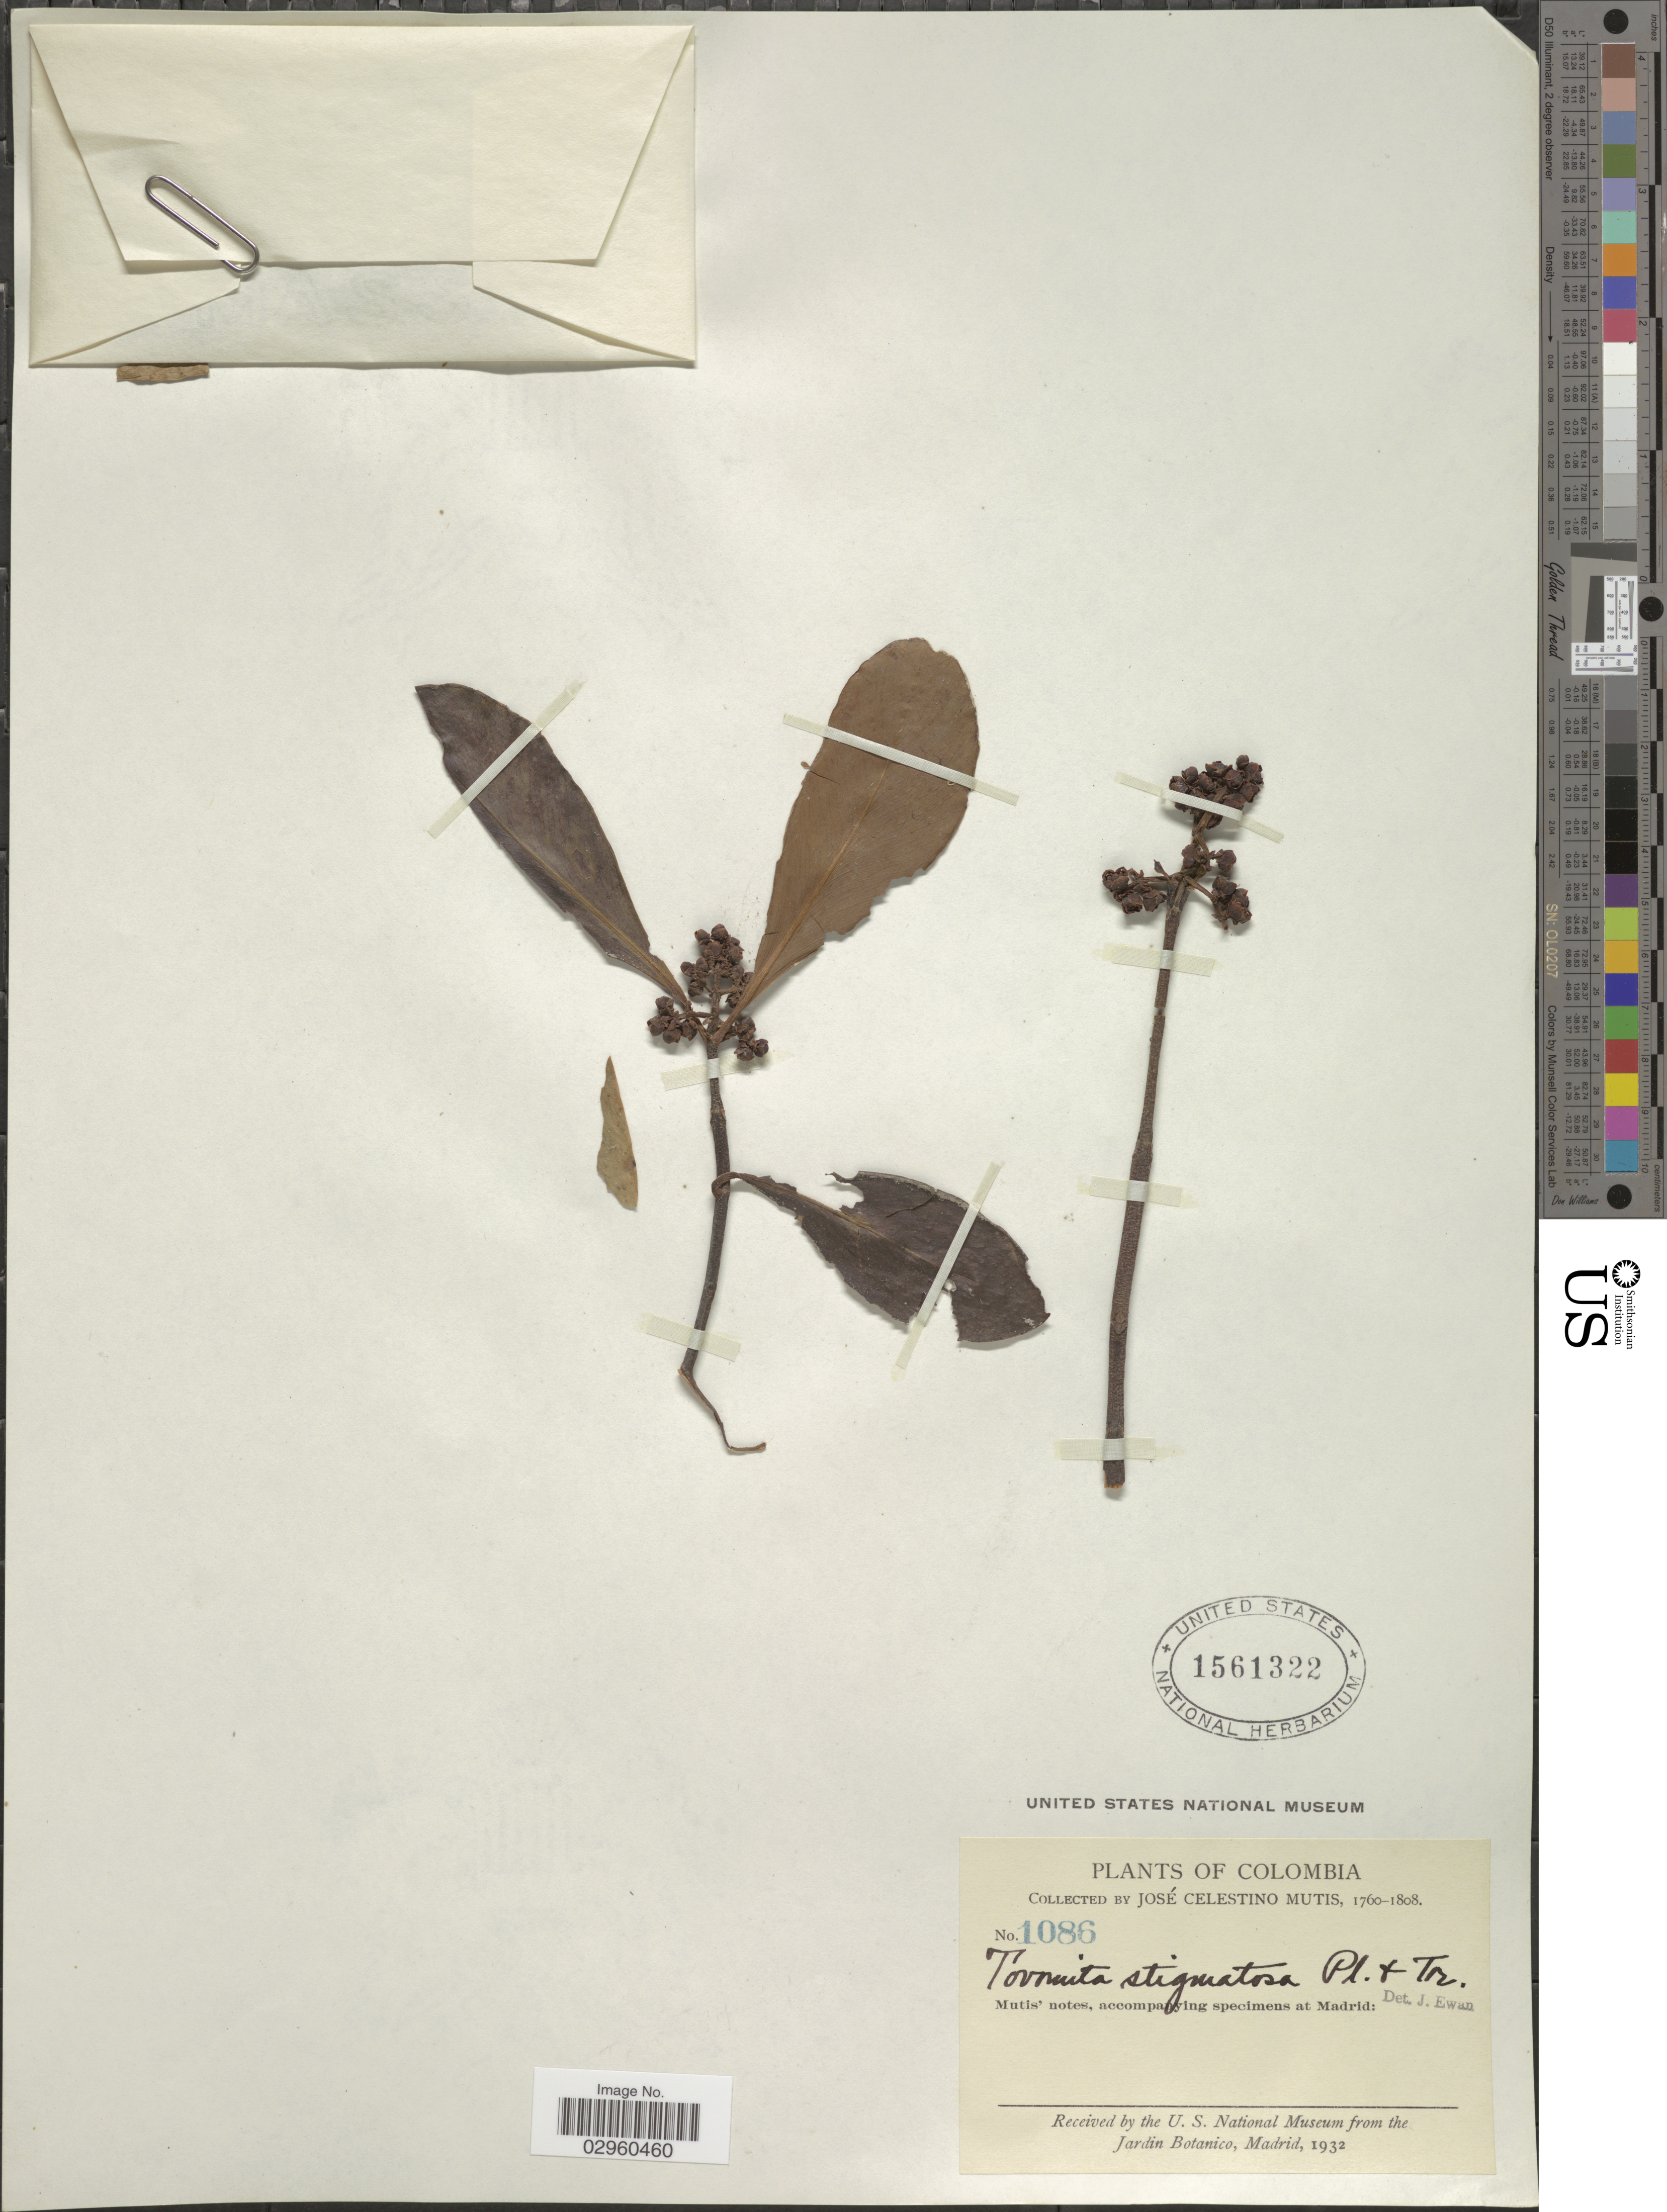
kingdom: Plantae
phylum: Tracheophyta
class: Magnoliopsida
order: Malpighiales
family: Clusiaceae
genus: Tovomita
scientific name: Tovomita stigmatosa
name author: Planch. & Triana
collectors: J. C. B. Mutis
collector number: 1086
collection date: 1760/1808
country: Colombia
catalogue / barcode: US 1561322